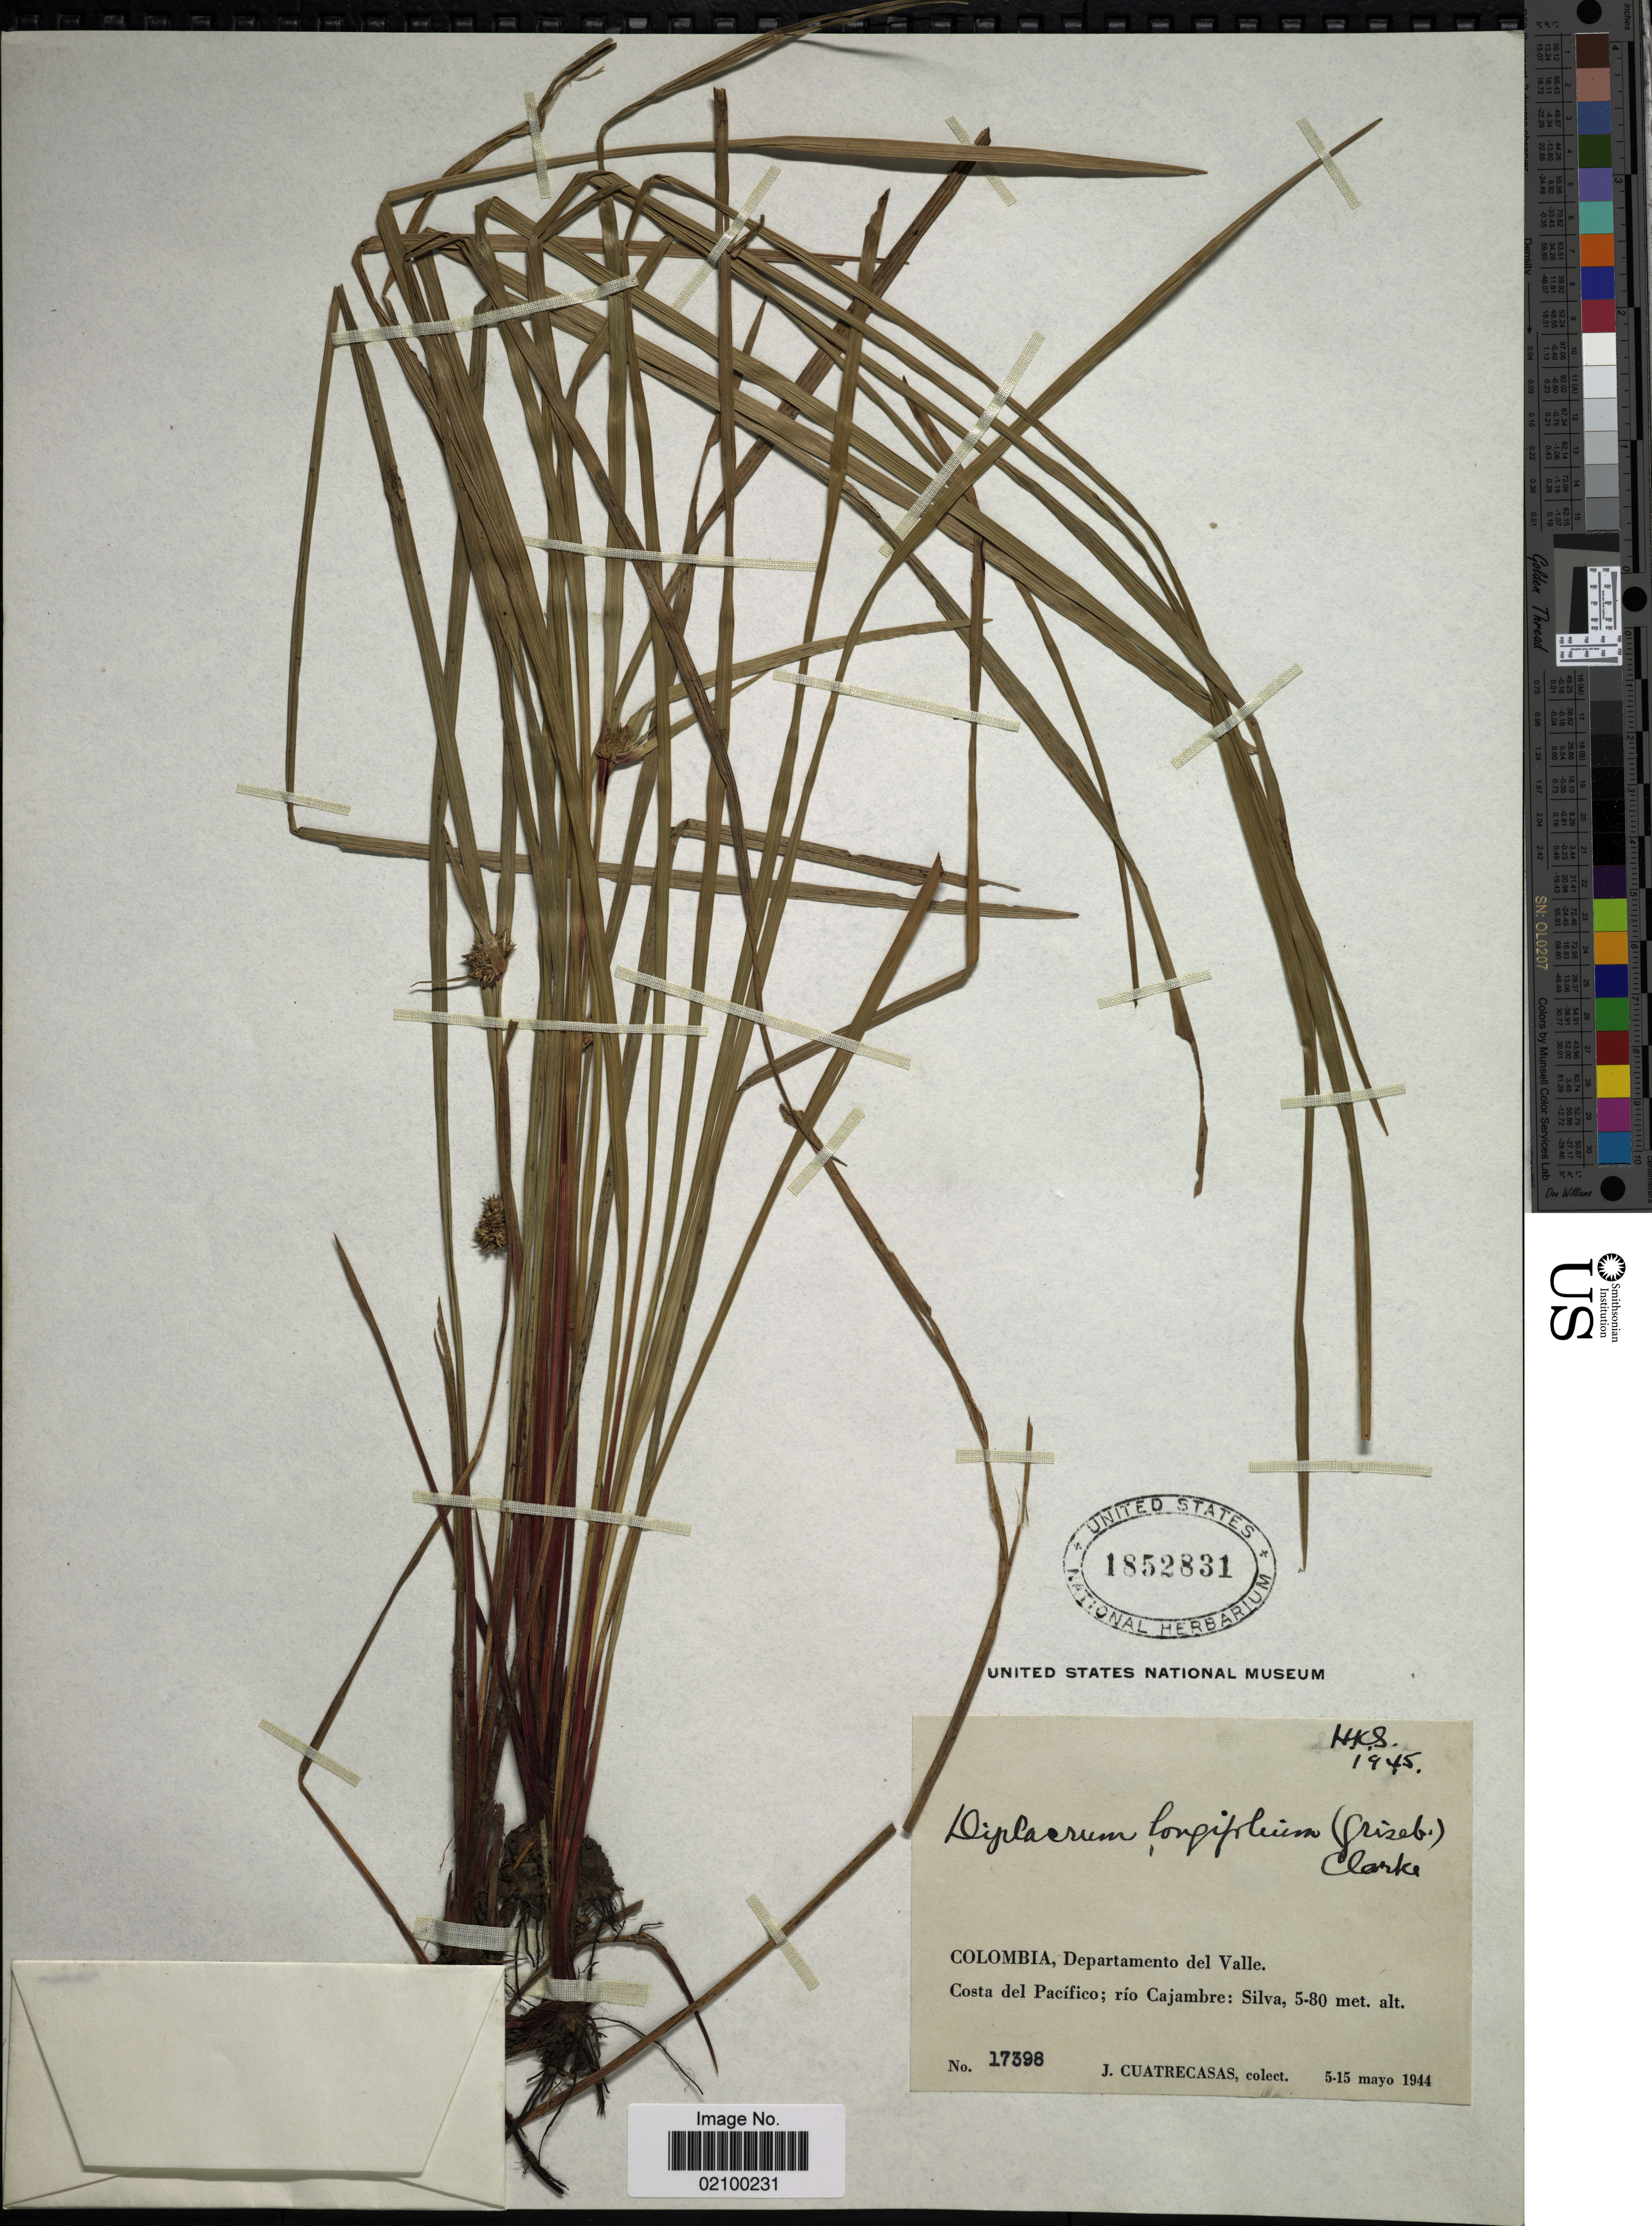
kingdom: Plantae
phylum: Tracheophyta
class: Liliopsida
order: Poales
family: Cyperaceae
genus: Diplacrum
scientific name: Diplacrum capitatum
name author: (Willd.) Boeckeler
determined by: Strong, Mark T., (BOT), Smithsonian Institution - National Museum of Natural History (UNITED STATES)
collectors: J. Cuatrecasas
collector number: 17398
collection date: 1944-05-05/1944-05-15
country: Colombia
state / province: Valle del Cauca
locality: Departamento del Valle, Costa del Pacifico; rio Cajambre; Silva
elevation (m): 5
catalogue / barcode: US 1852831